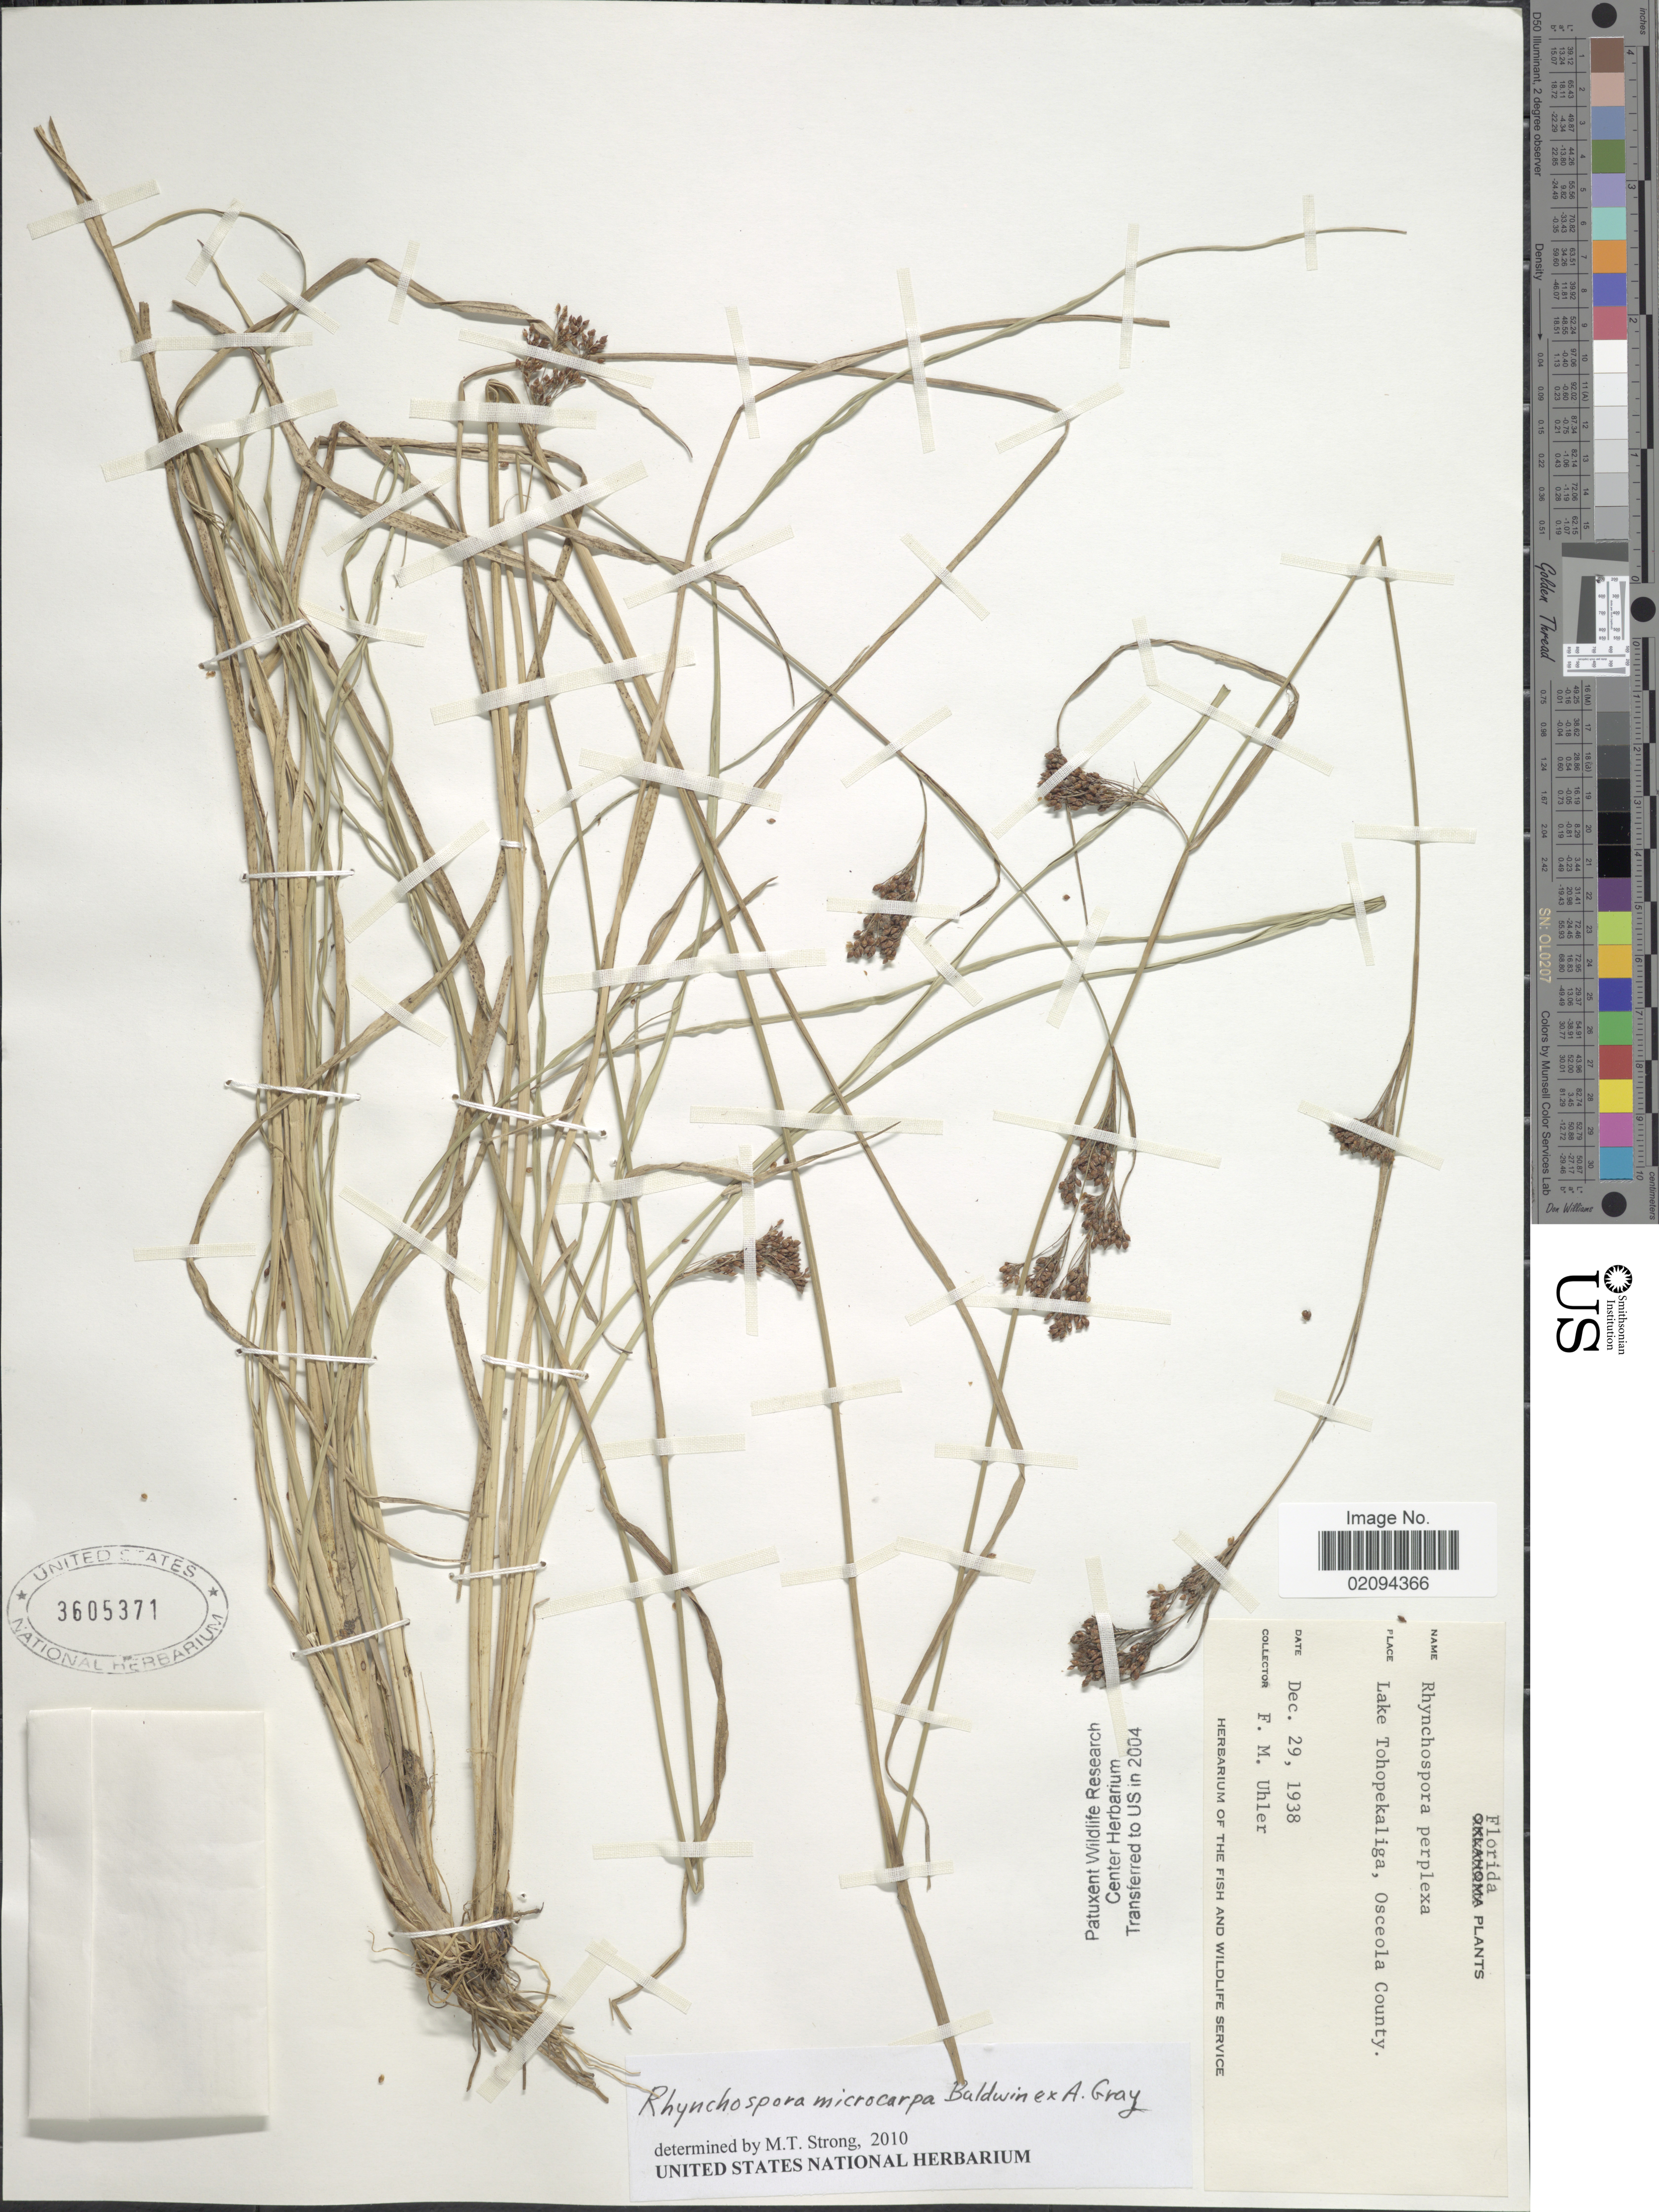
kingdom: Plantae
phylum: Tracheophyta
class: Liliopsida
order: Poales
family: Cyperaceae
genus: Rhynchospora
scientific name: Rhynchospora microcarpa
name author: Baldwin ex A. Gray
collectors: F. M. Uhler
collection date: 1938-12-29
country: United States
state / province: Florida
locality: Lake Tohopekaliga, Osceola County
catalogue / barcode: US 3605371